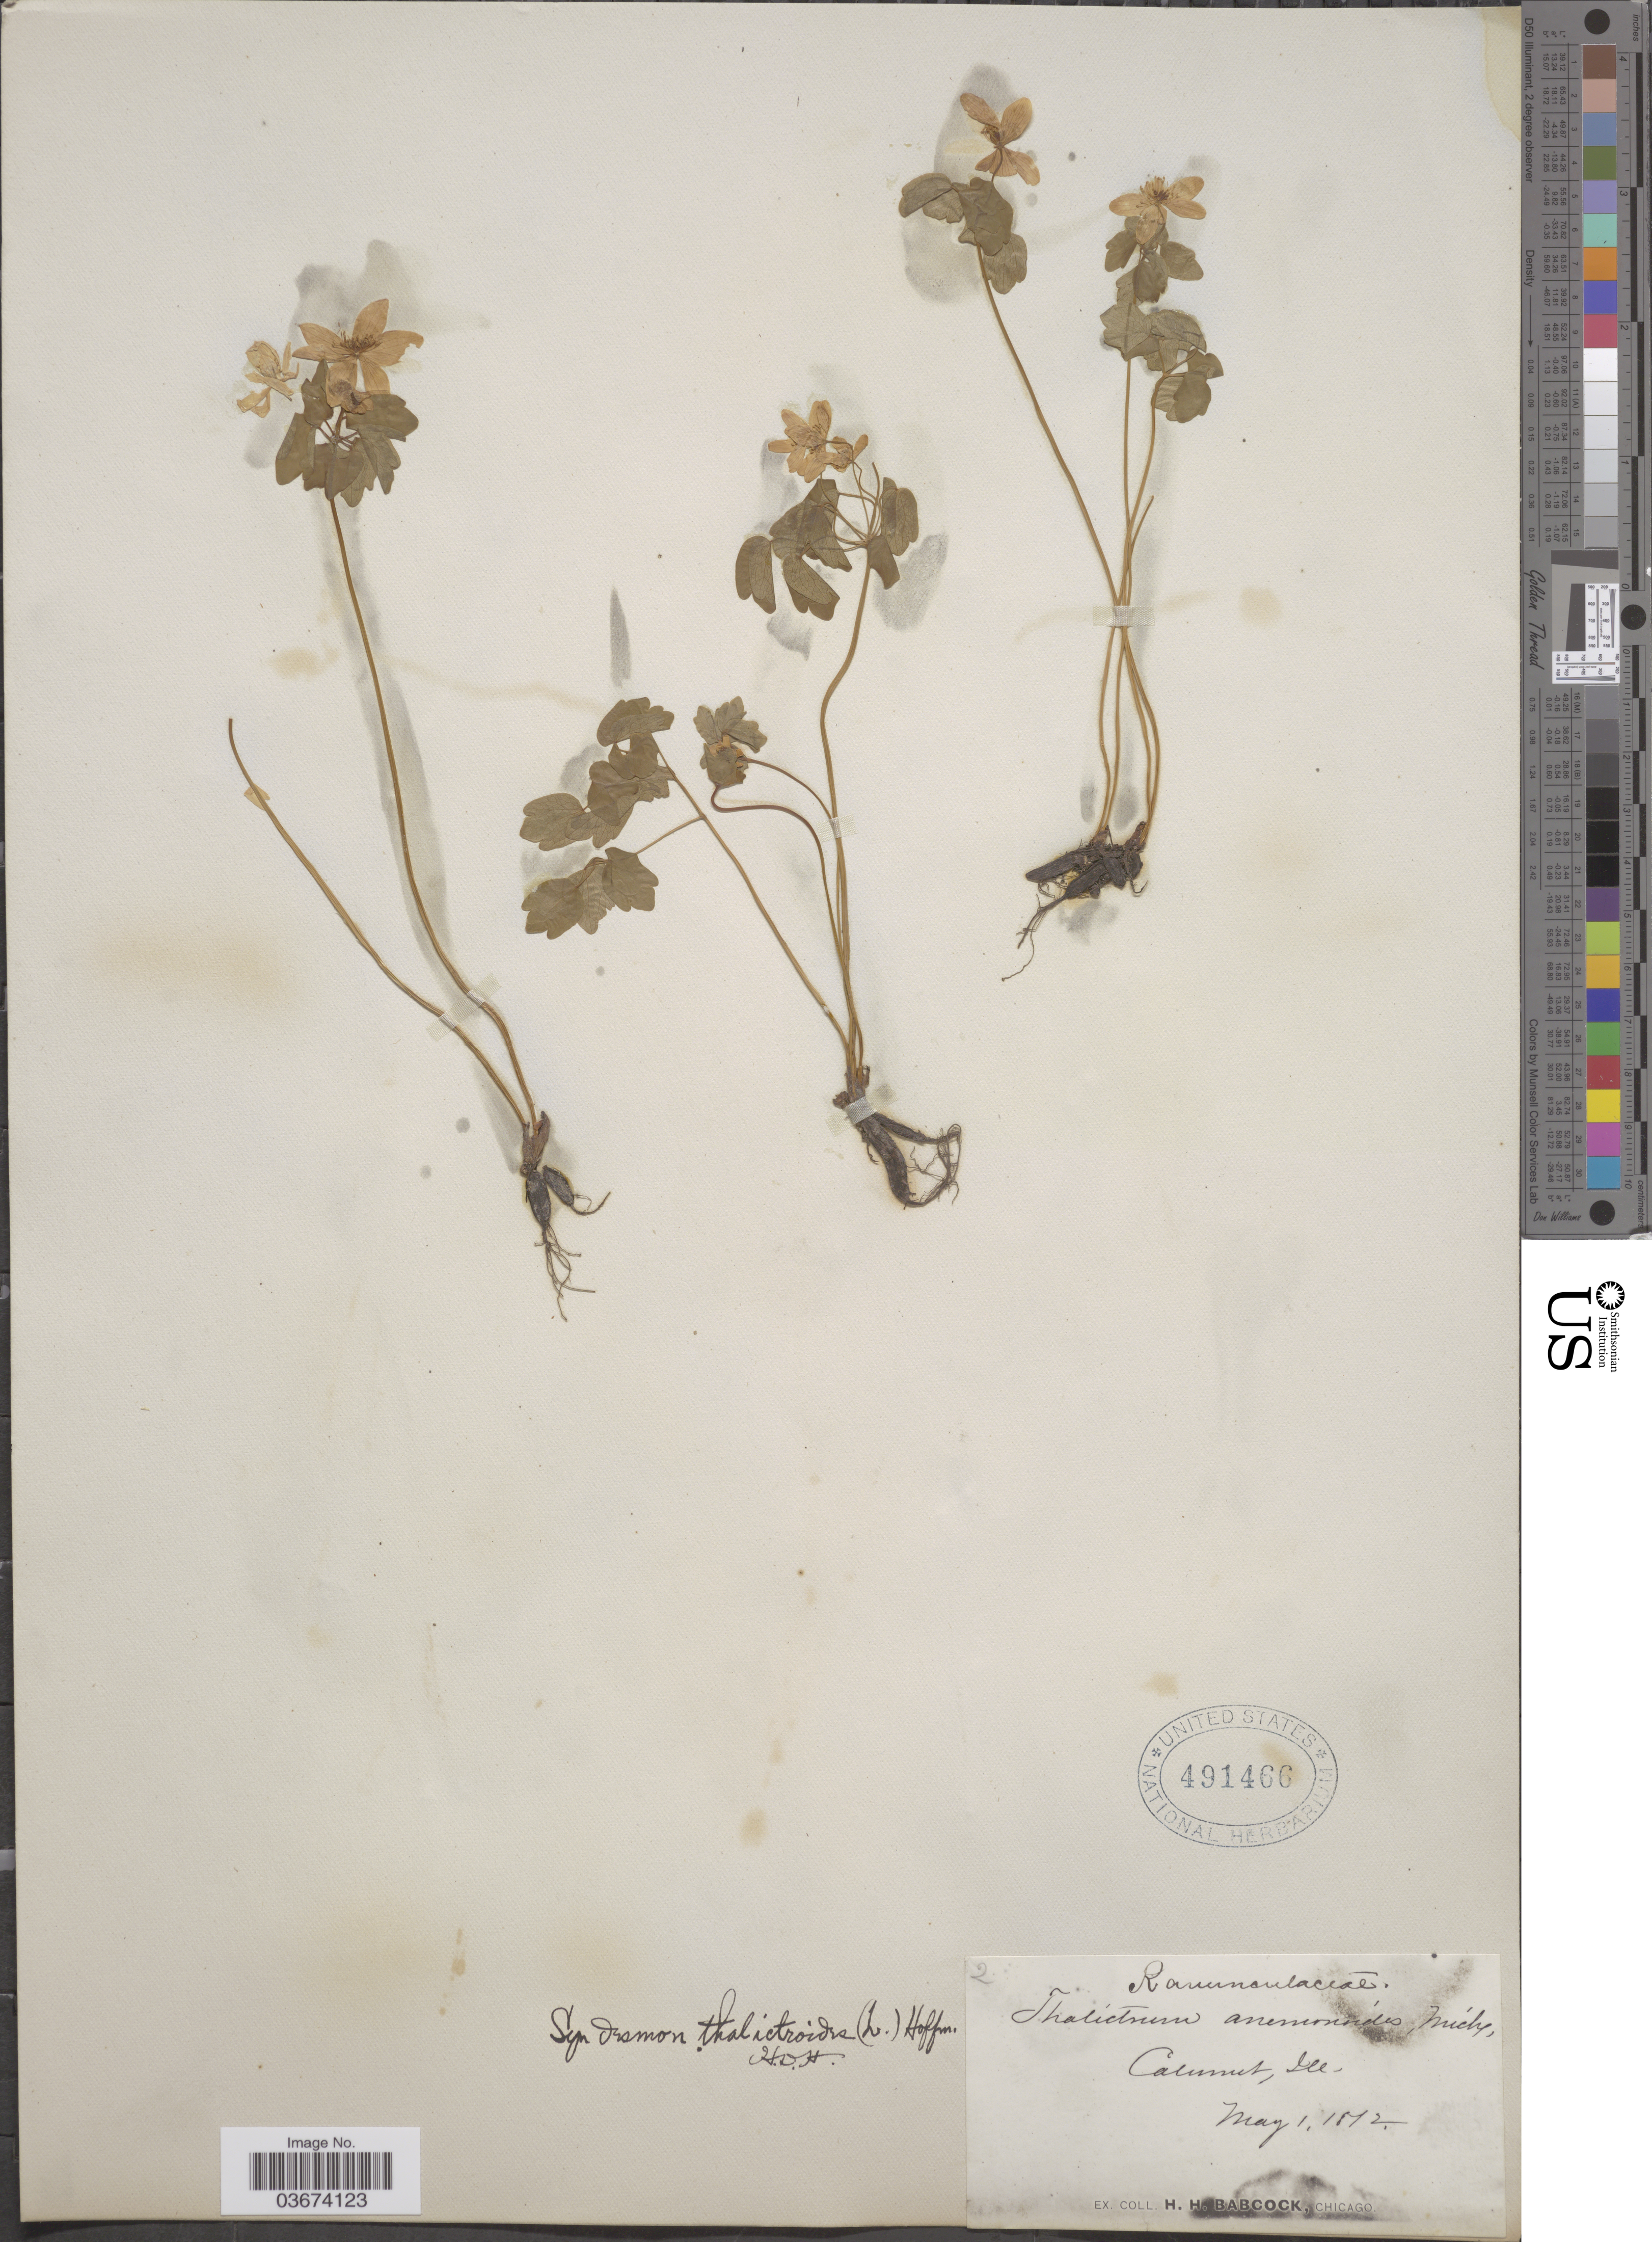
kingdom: Plantae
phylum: Tracheophyta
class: Magnoliopsida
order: Ranunculales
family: Ranunculaceae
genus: Thalictrum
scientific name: Thalictrum thalictroides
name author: (L.) A.J. Eames & B. Boivin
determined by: Strong, M. T., (US), Smithsonian Institution - National Museum of Natural History (UNITED STATES)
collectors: H. Babcock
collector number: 2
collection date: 1872-05-01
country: United States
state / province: Illinois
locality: Calumet.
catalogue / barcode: US 491466